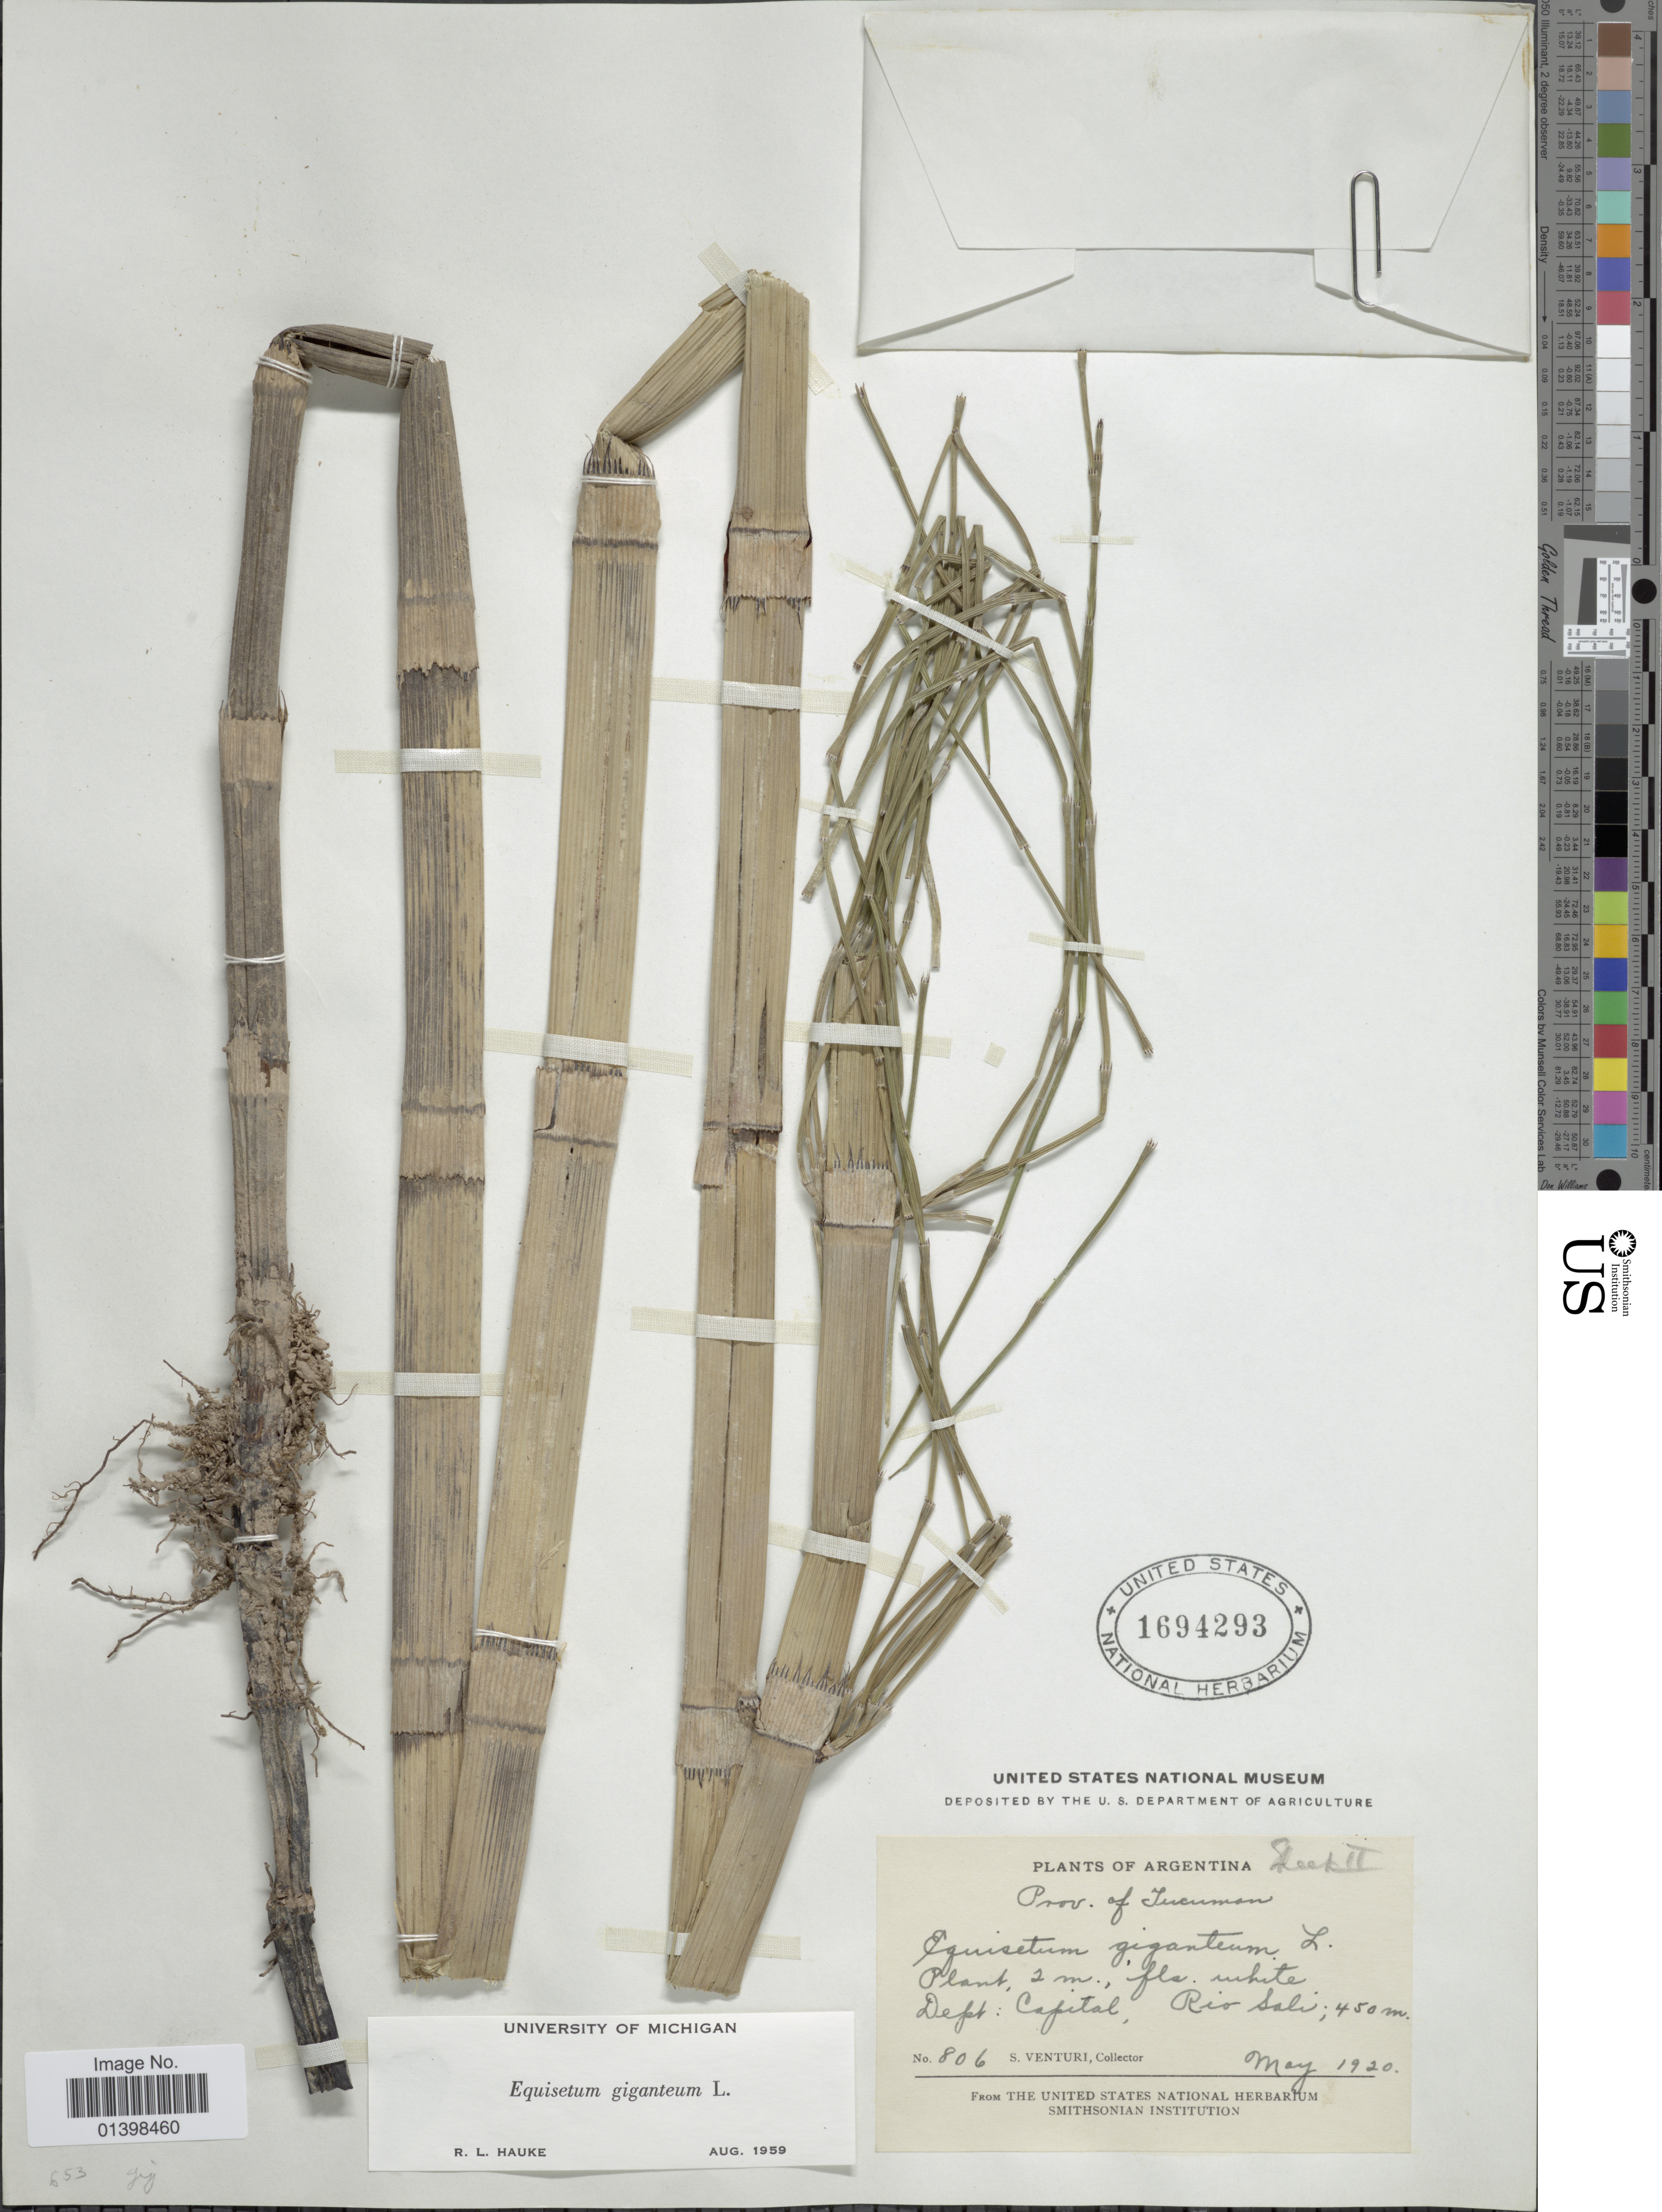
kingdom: Plantae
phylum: Tracheophyta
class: Polypodiopsida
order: Equisetales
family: Equisetaceae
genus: Equisetum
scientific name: Equisetum giganteum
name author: L.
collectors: S. Venturi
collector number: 806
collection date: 1920-05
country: Argentina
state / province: Tucuman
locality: Dept Capital, Rio Sali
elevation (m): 450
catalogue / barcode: US 1694293